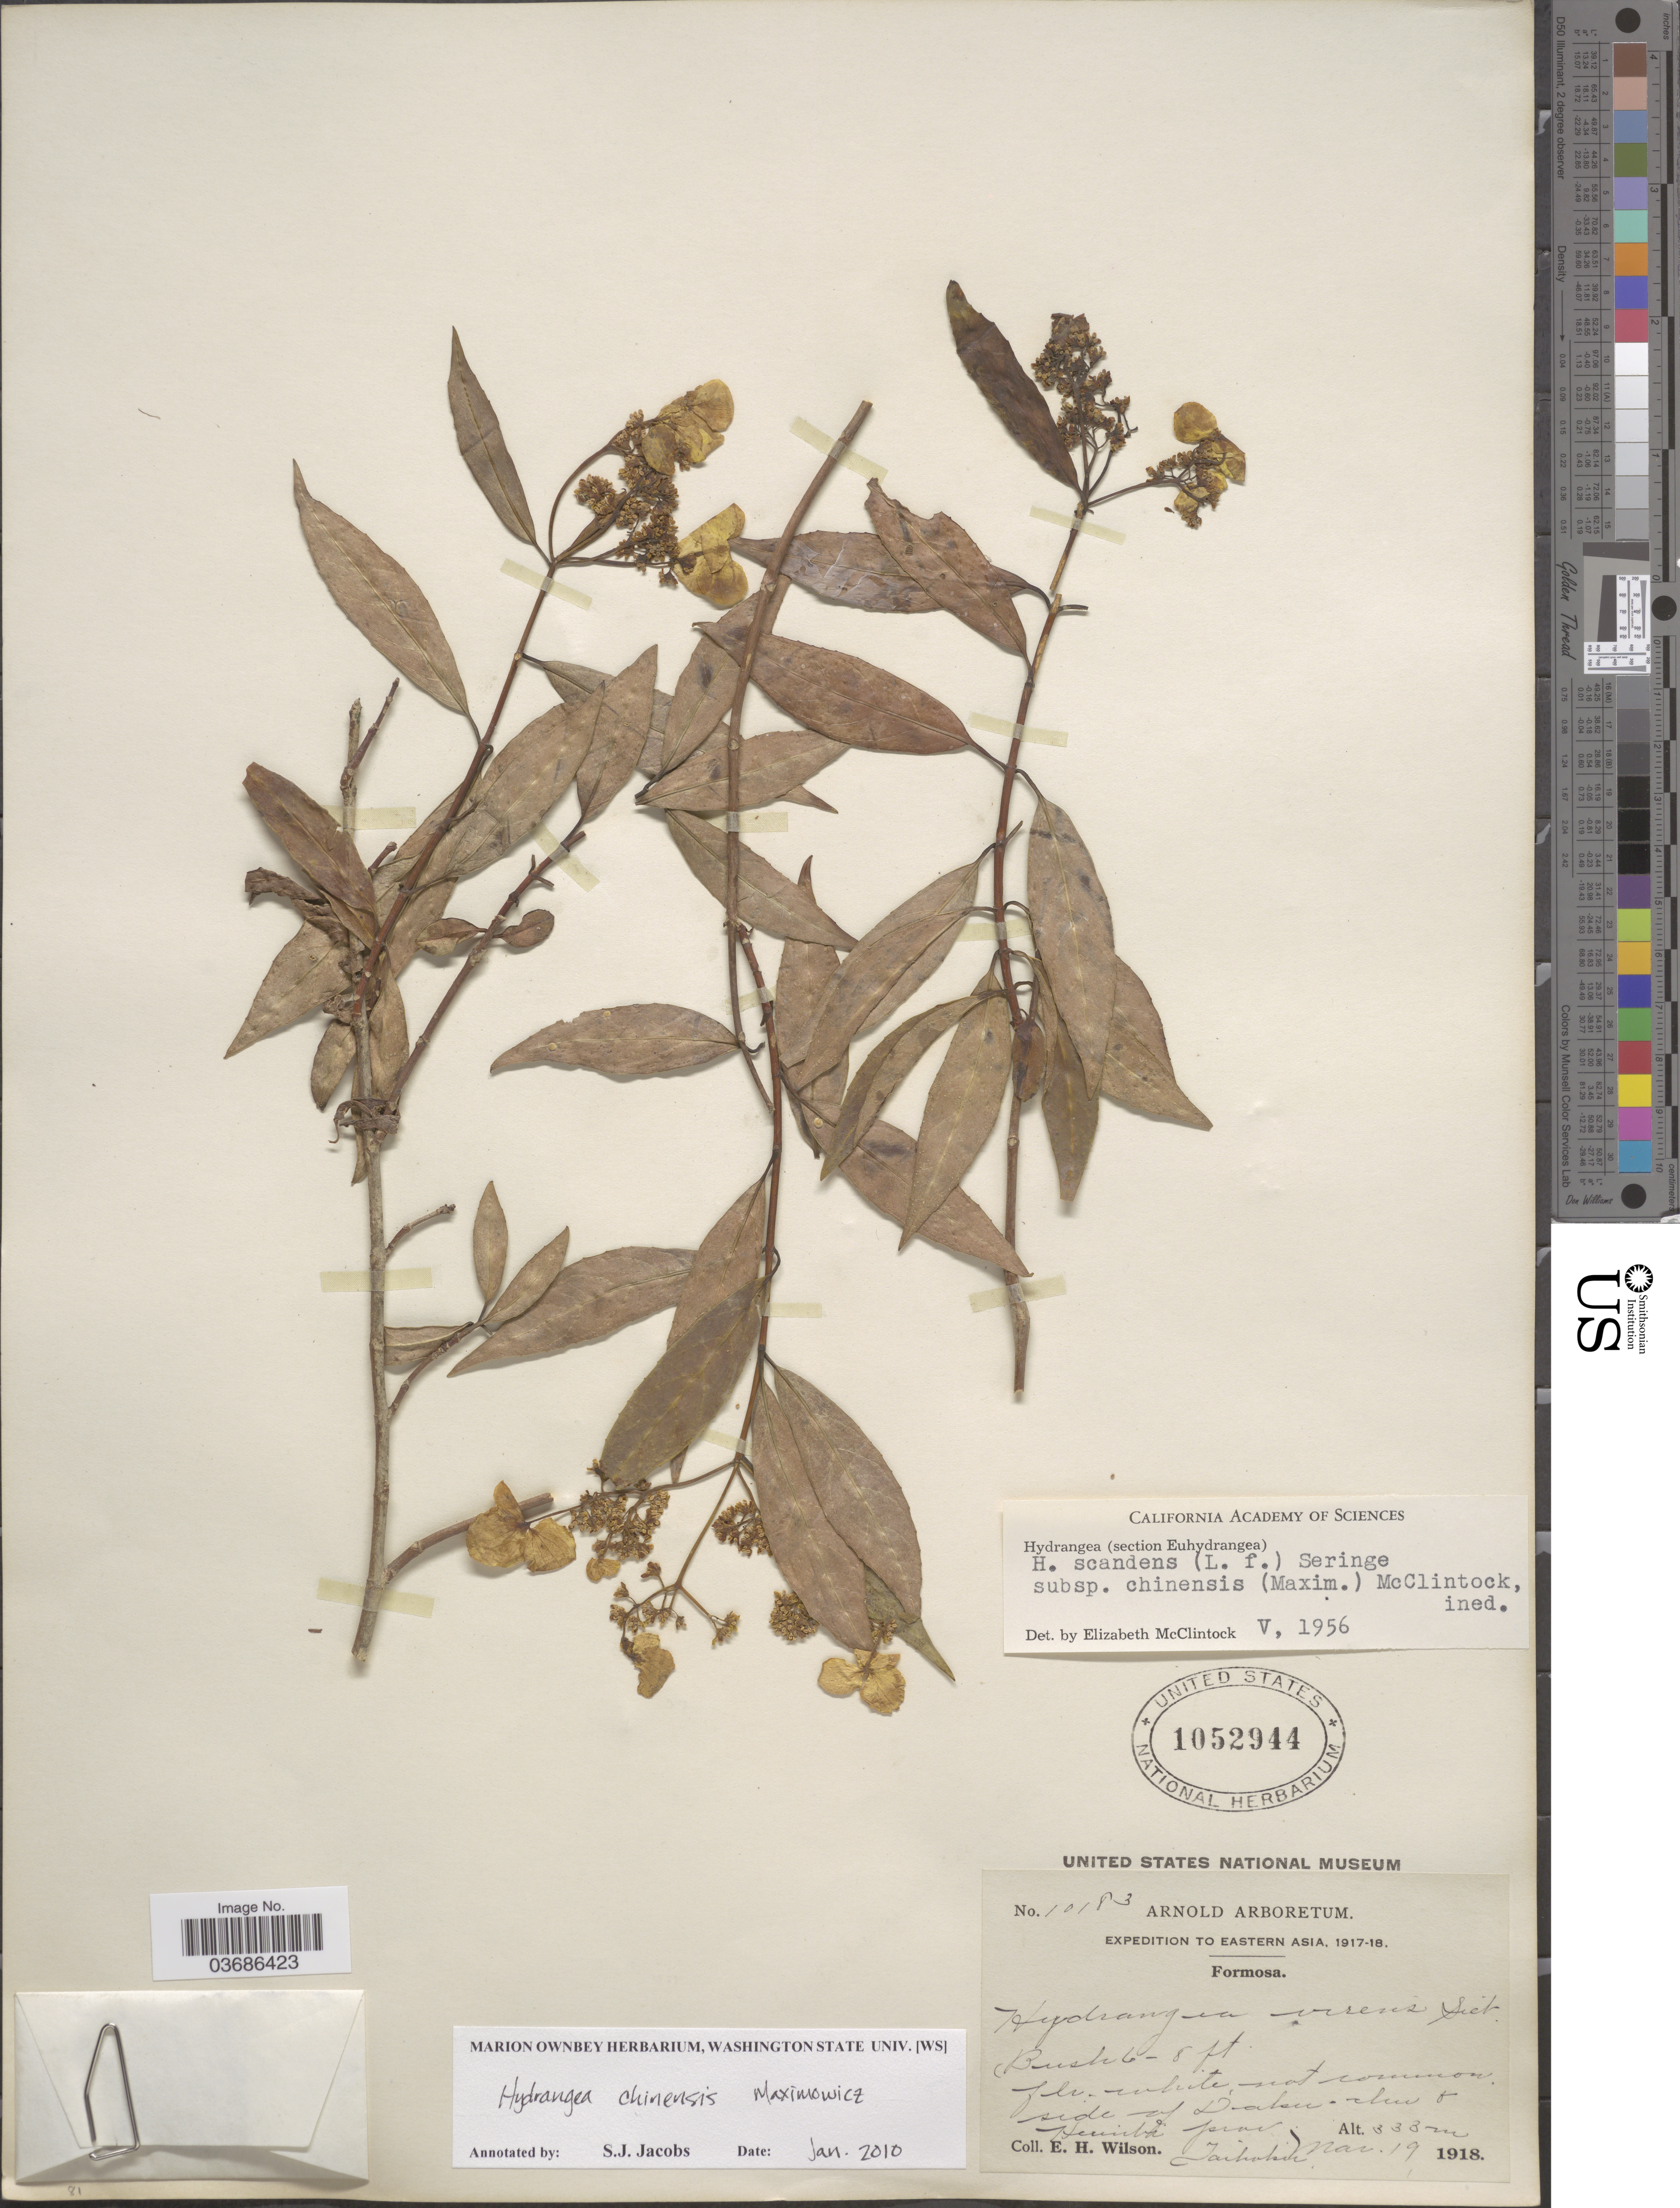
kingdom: Plantae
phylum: Tracheophyta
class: Magnoliopsida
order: Cornales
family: Hydrangeaceae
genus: Hydrangea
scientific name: Hydrangea chinensis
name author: Maxim.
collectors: E. Wilson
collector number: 10183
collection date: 1918-03-19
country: Taiwan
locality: Expedition to Eastern Asia, 1917-18. Side of Daku-chu & Herinba [interpreted] prov. Taihoku.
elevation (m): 333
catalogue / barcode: US 1052944